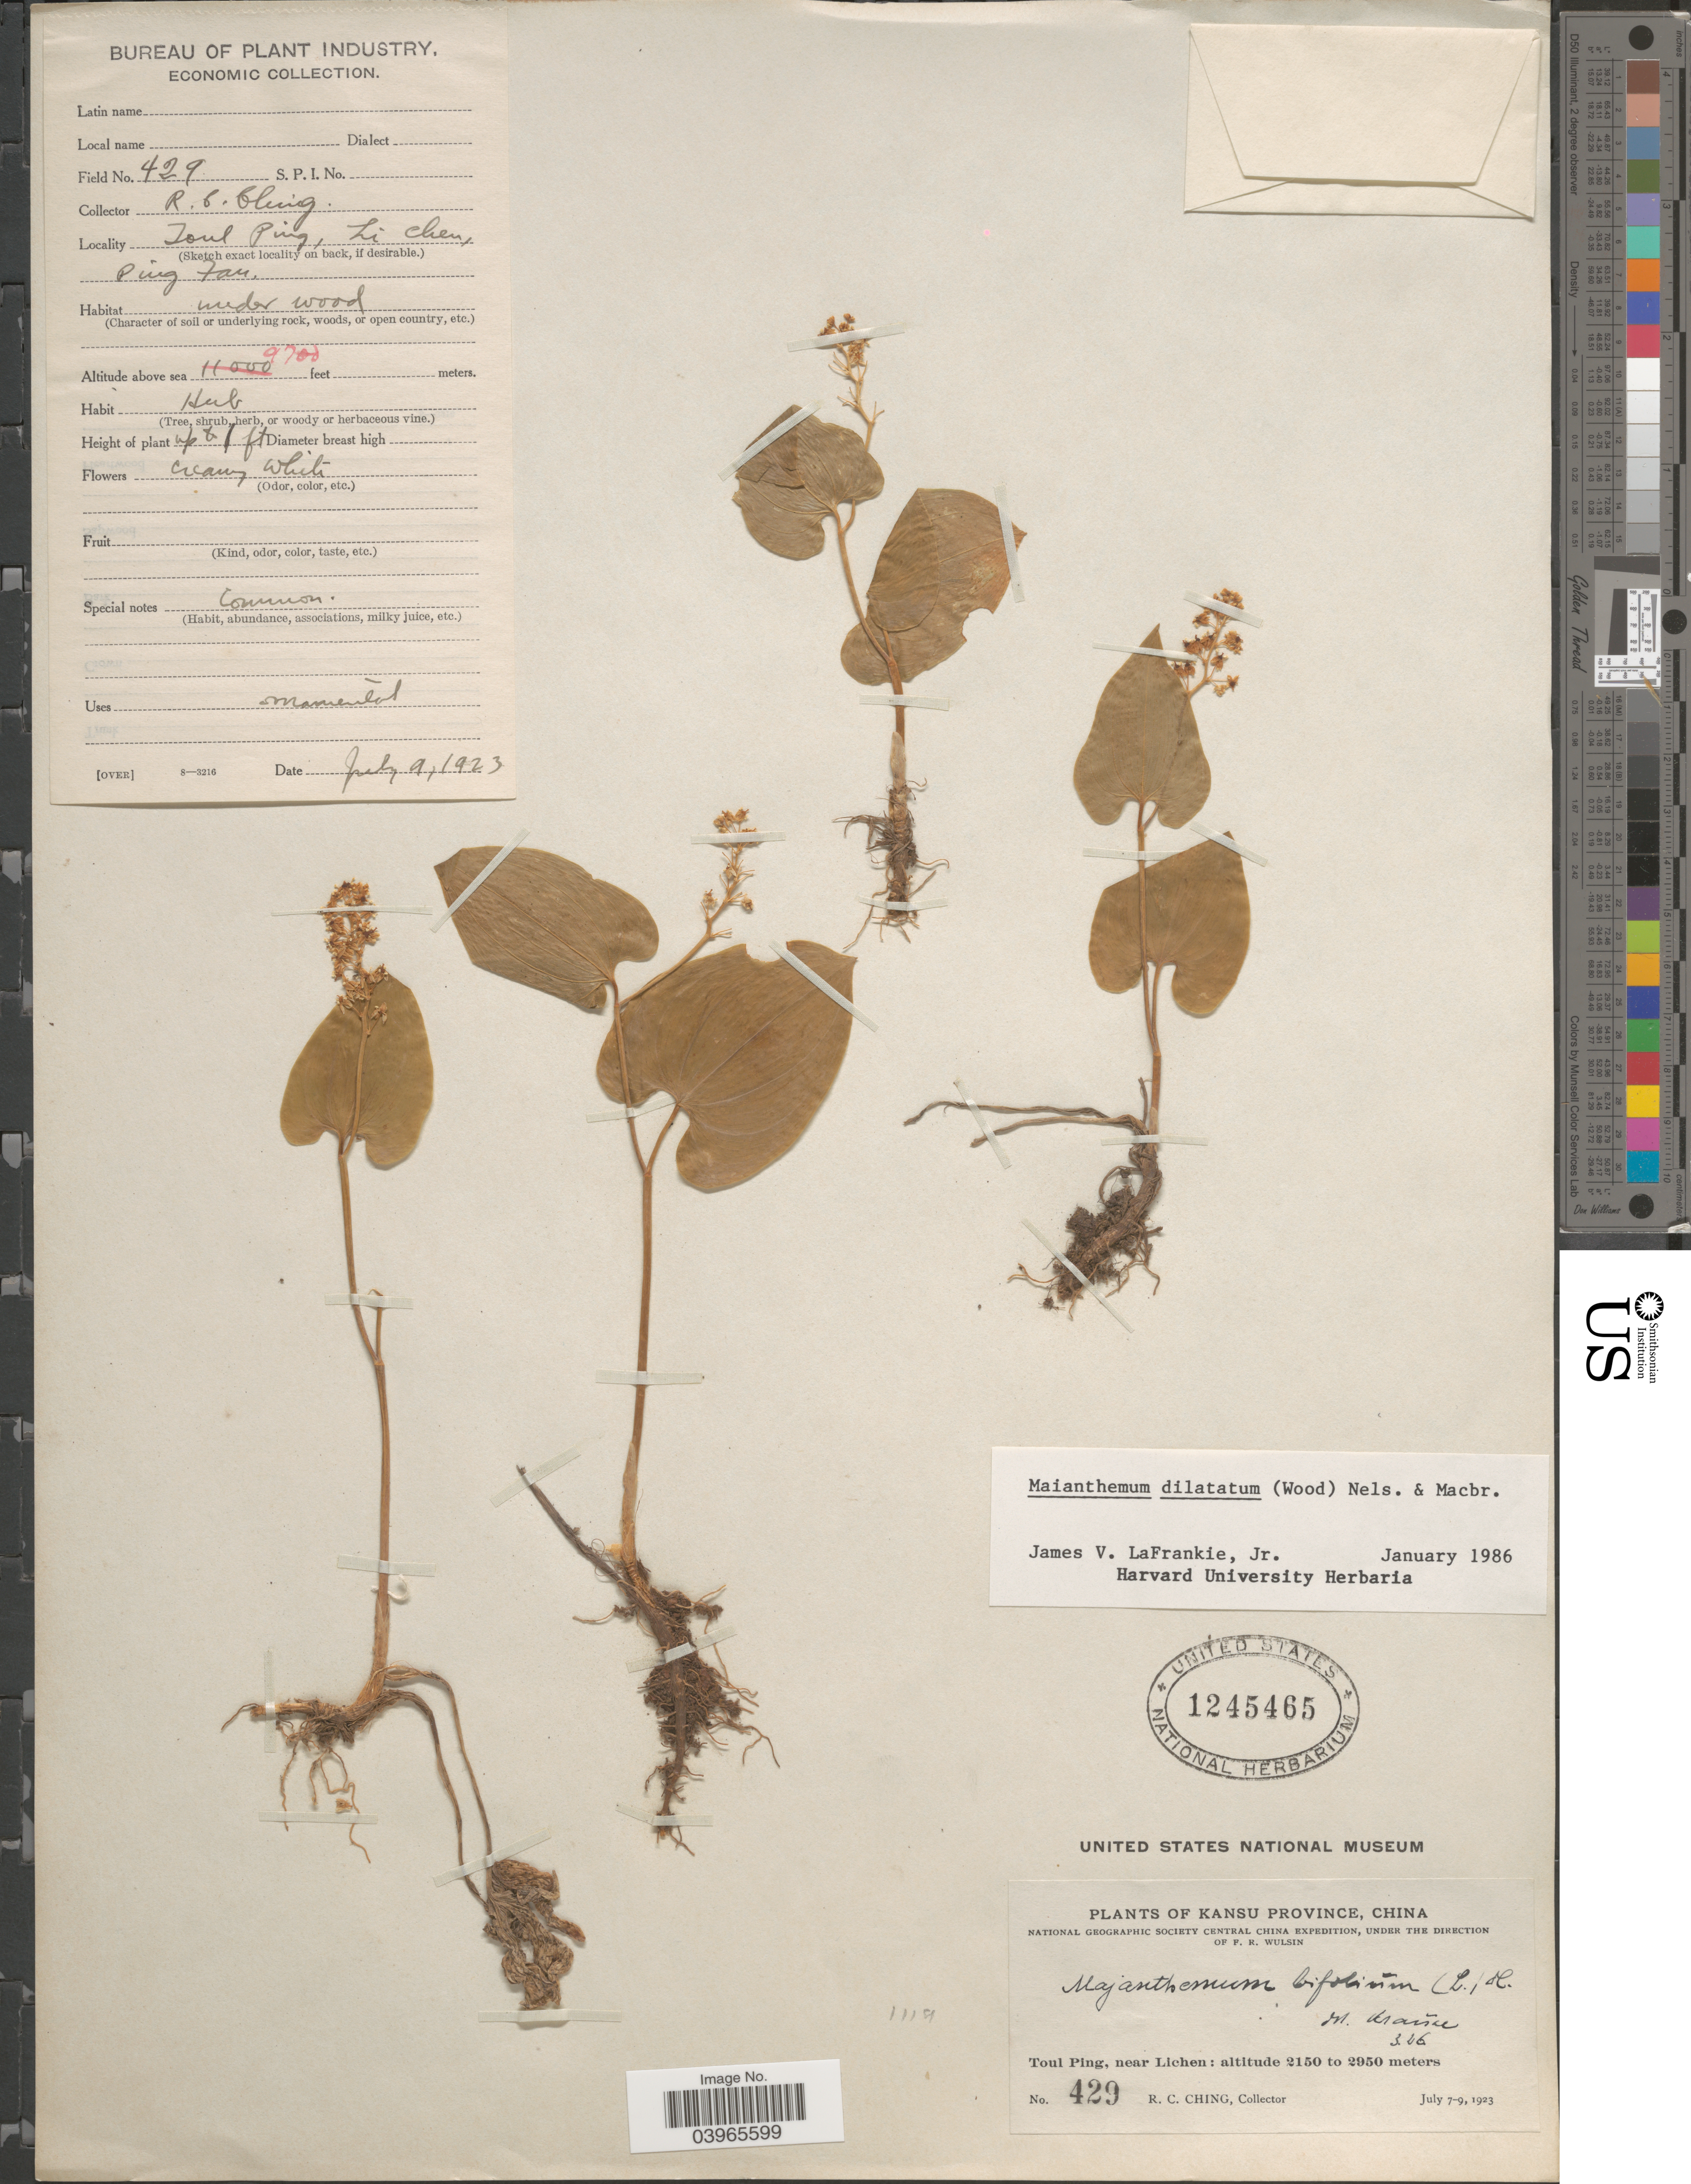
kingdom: Plantae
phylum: Tracheophyta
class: Liliopsida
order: Asparagales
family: Asparagaceae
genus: Maianthemum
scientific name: Maianthemum dilatatum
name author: (Alph. Wood) A. Nelson & J.F. Macbr.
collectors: R. C. Ching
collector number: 429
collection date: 1923-07-09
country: China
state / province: Gansu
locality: Kansu Province. Toul Ping, near Lichen. Ping Fan.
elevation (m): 2957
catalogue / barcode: US 1245465